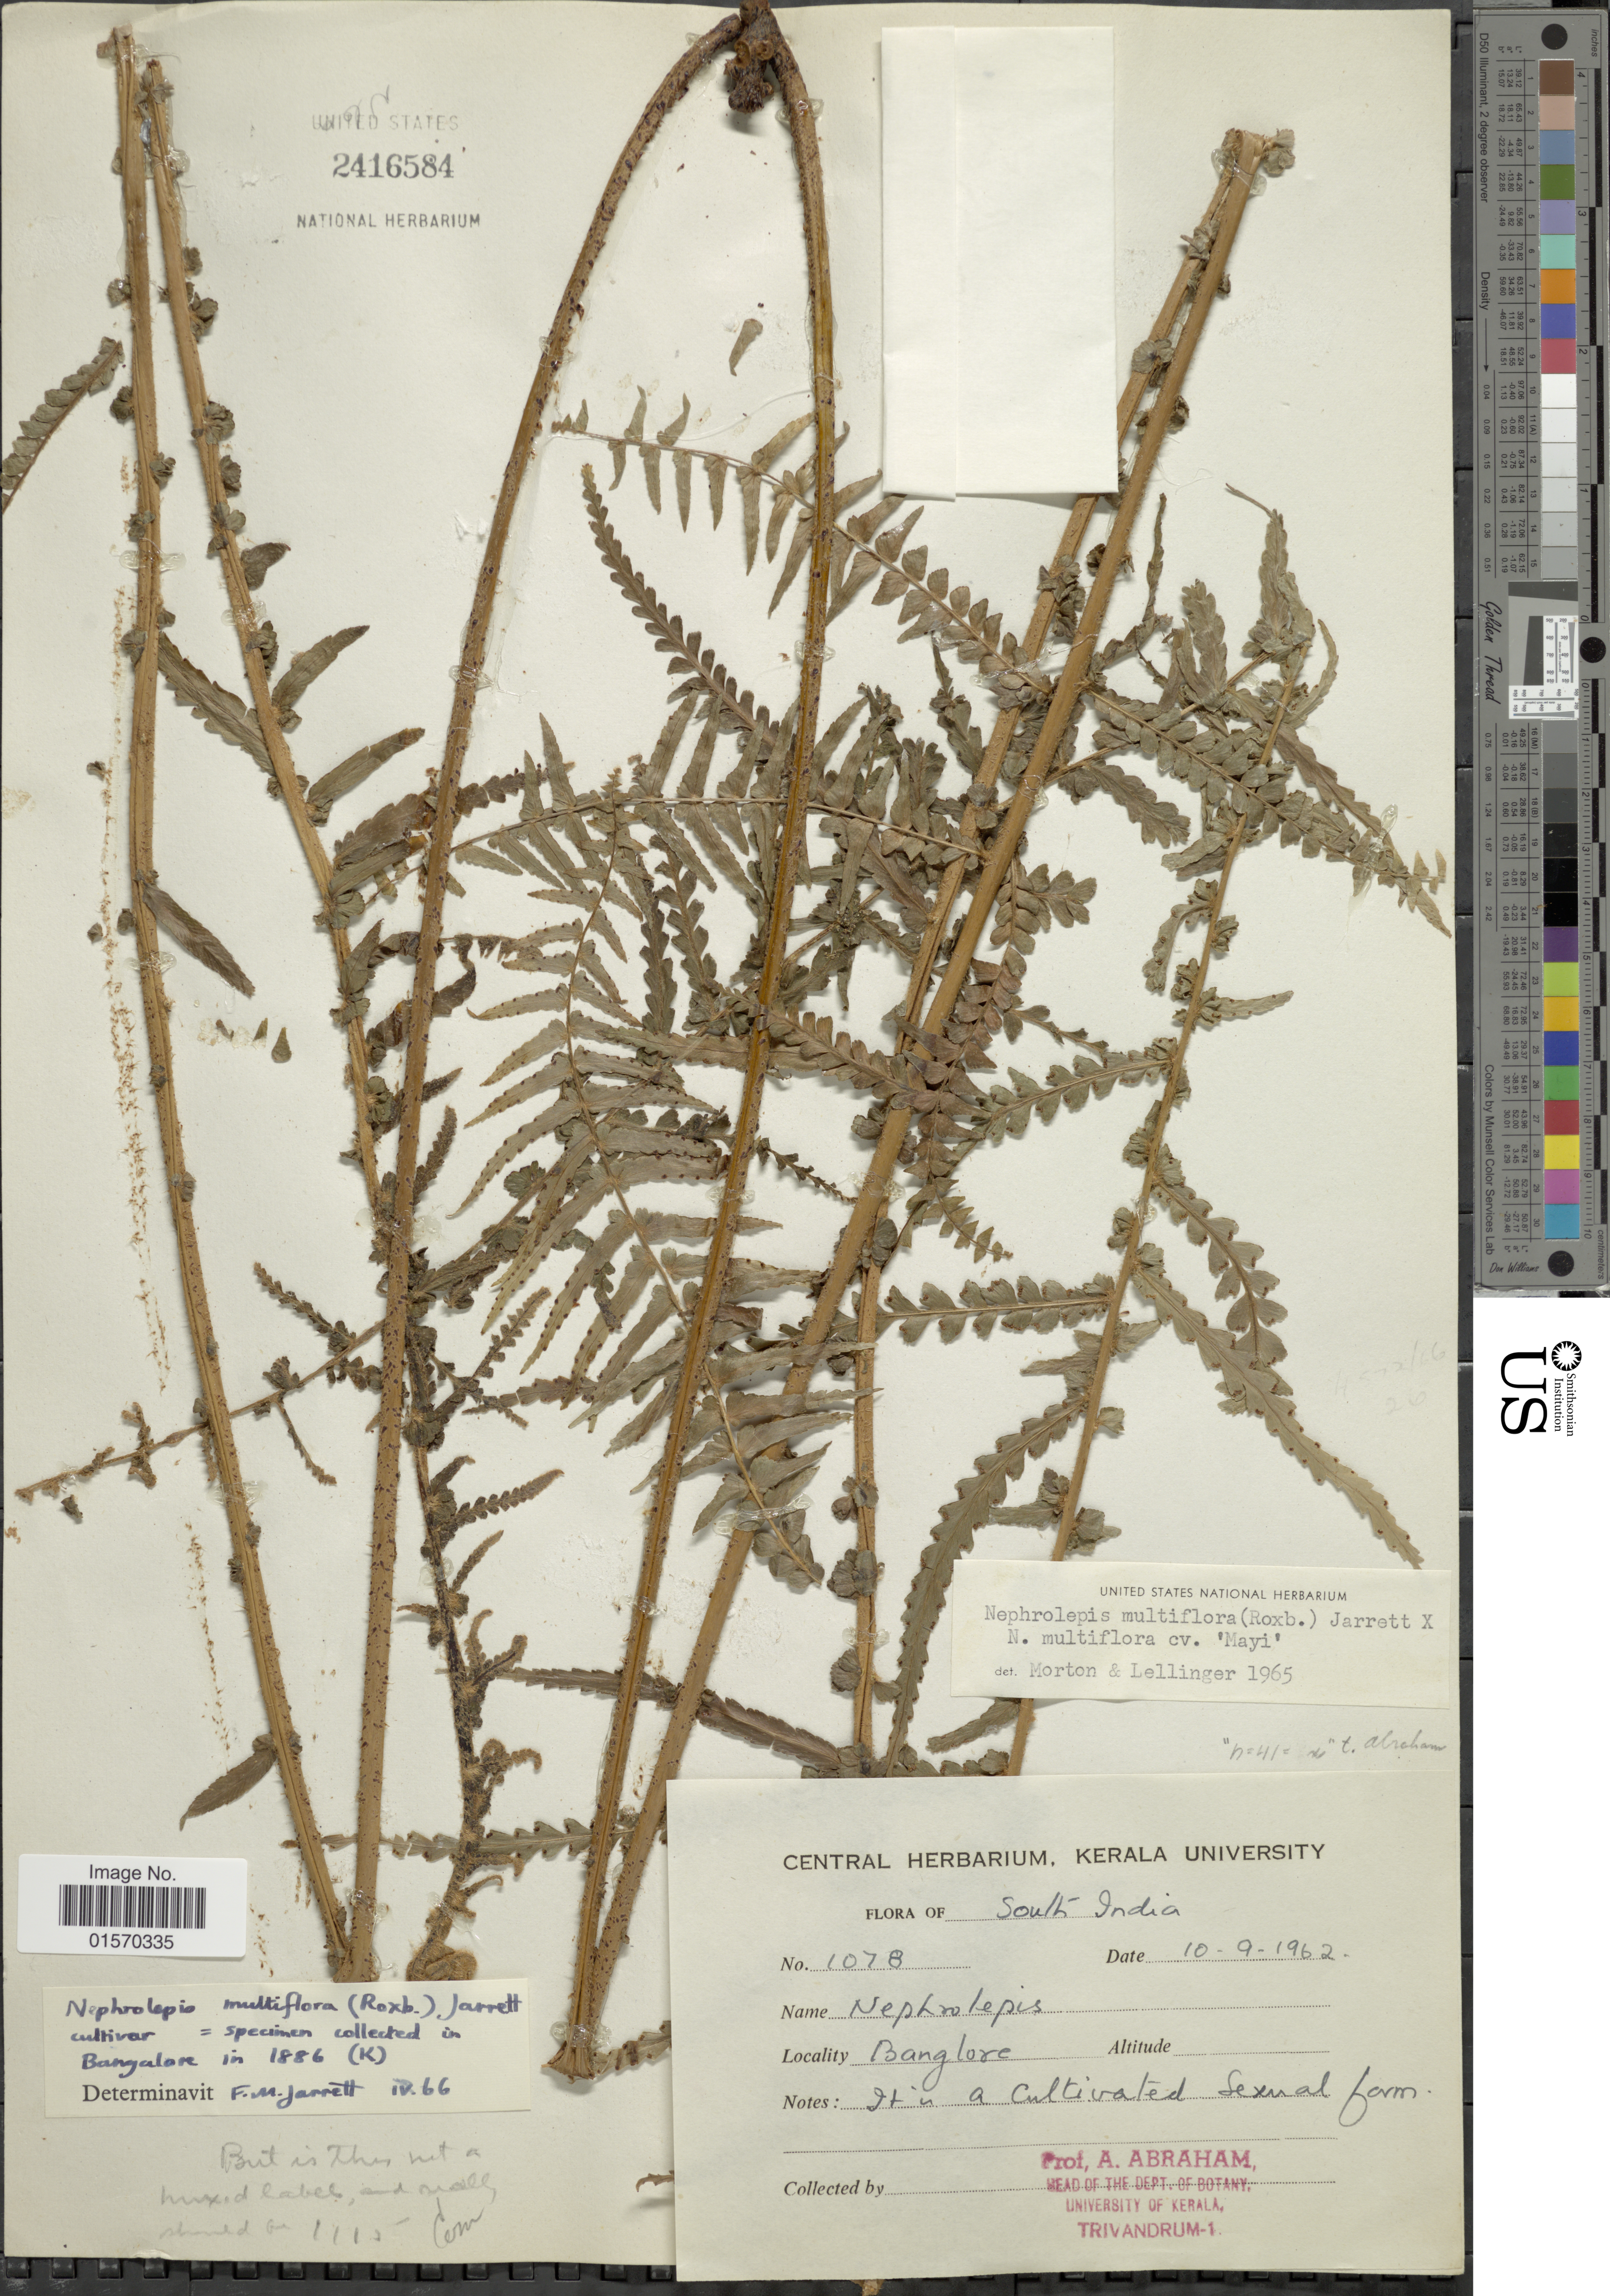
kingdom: Plantae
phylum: Tracheophyta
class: Polypodiopsida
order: Polypodiales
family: Nephrolepidaceae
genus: Nephrolepis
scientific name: Nephrolepis multiflora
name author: (Roxb.) F.M. Jarrett ex C.V. Morton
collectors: A. Abraham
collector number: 1078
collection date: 1962-09-10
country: India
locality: South India. Banglore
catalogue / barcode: US 2416584